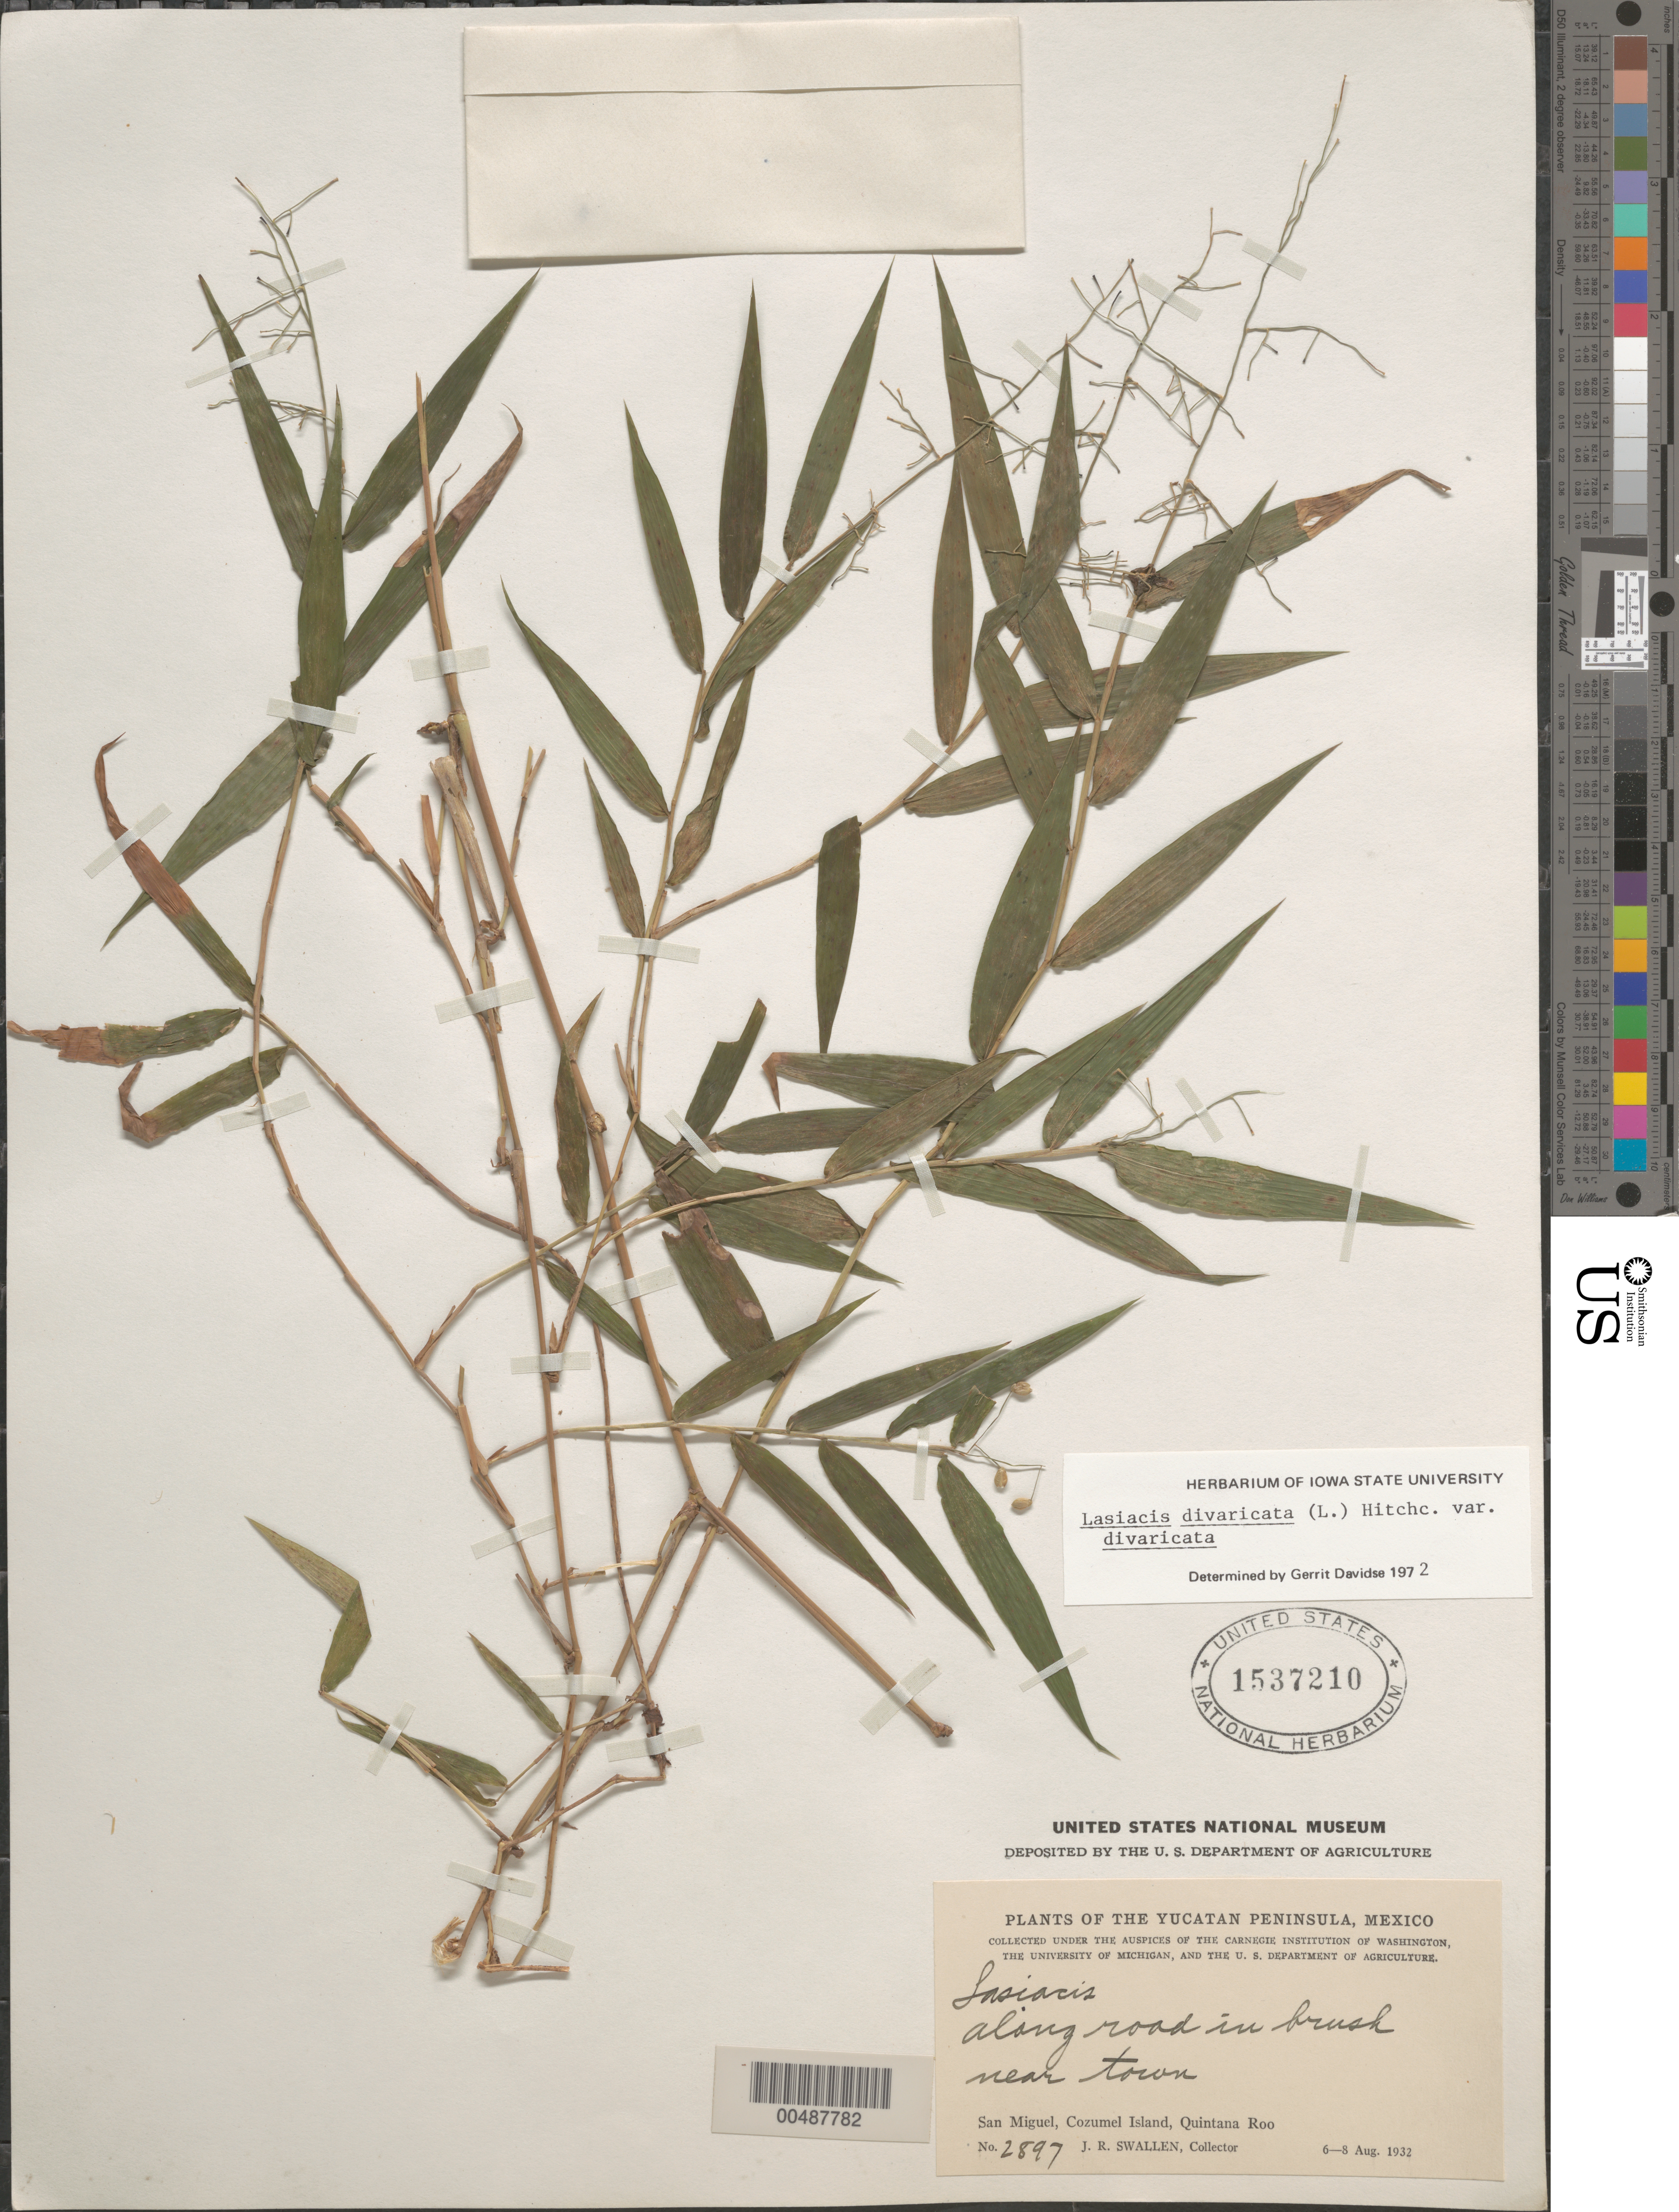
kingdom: Plantae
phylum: Tracheophyta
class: Liliopsida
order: Poales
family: Poaceae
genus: Lasiacis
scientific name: Lasiacis divaricata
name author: (L.) Hitchc.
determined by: Davidse, Gerrit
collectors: J. R. Swallen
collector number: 2897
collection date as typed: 6 Aug 1932 to 8 Aug 1932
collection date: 1932-08-06/1932-08-08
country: Mexico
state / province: Quintana Roo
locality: Yucatan Peninsula, San Miguel, Cozumel Island, near town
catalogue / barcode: US 1537210